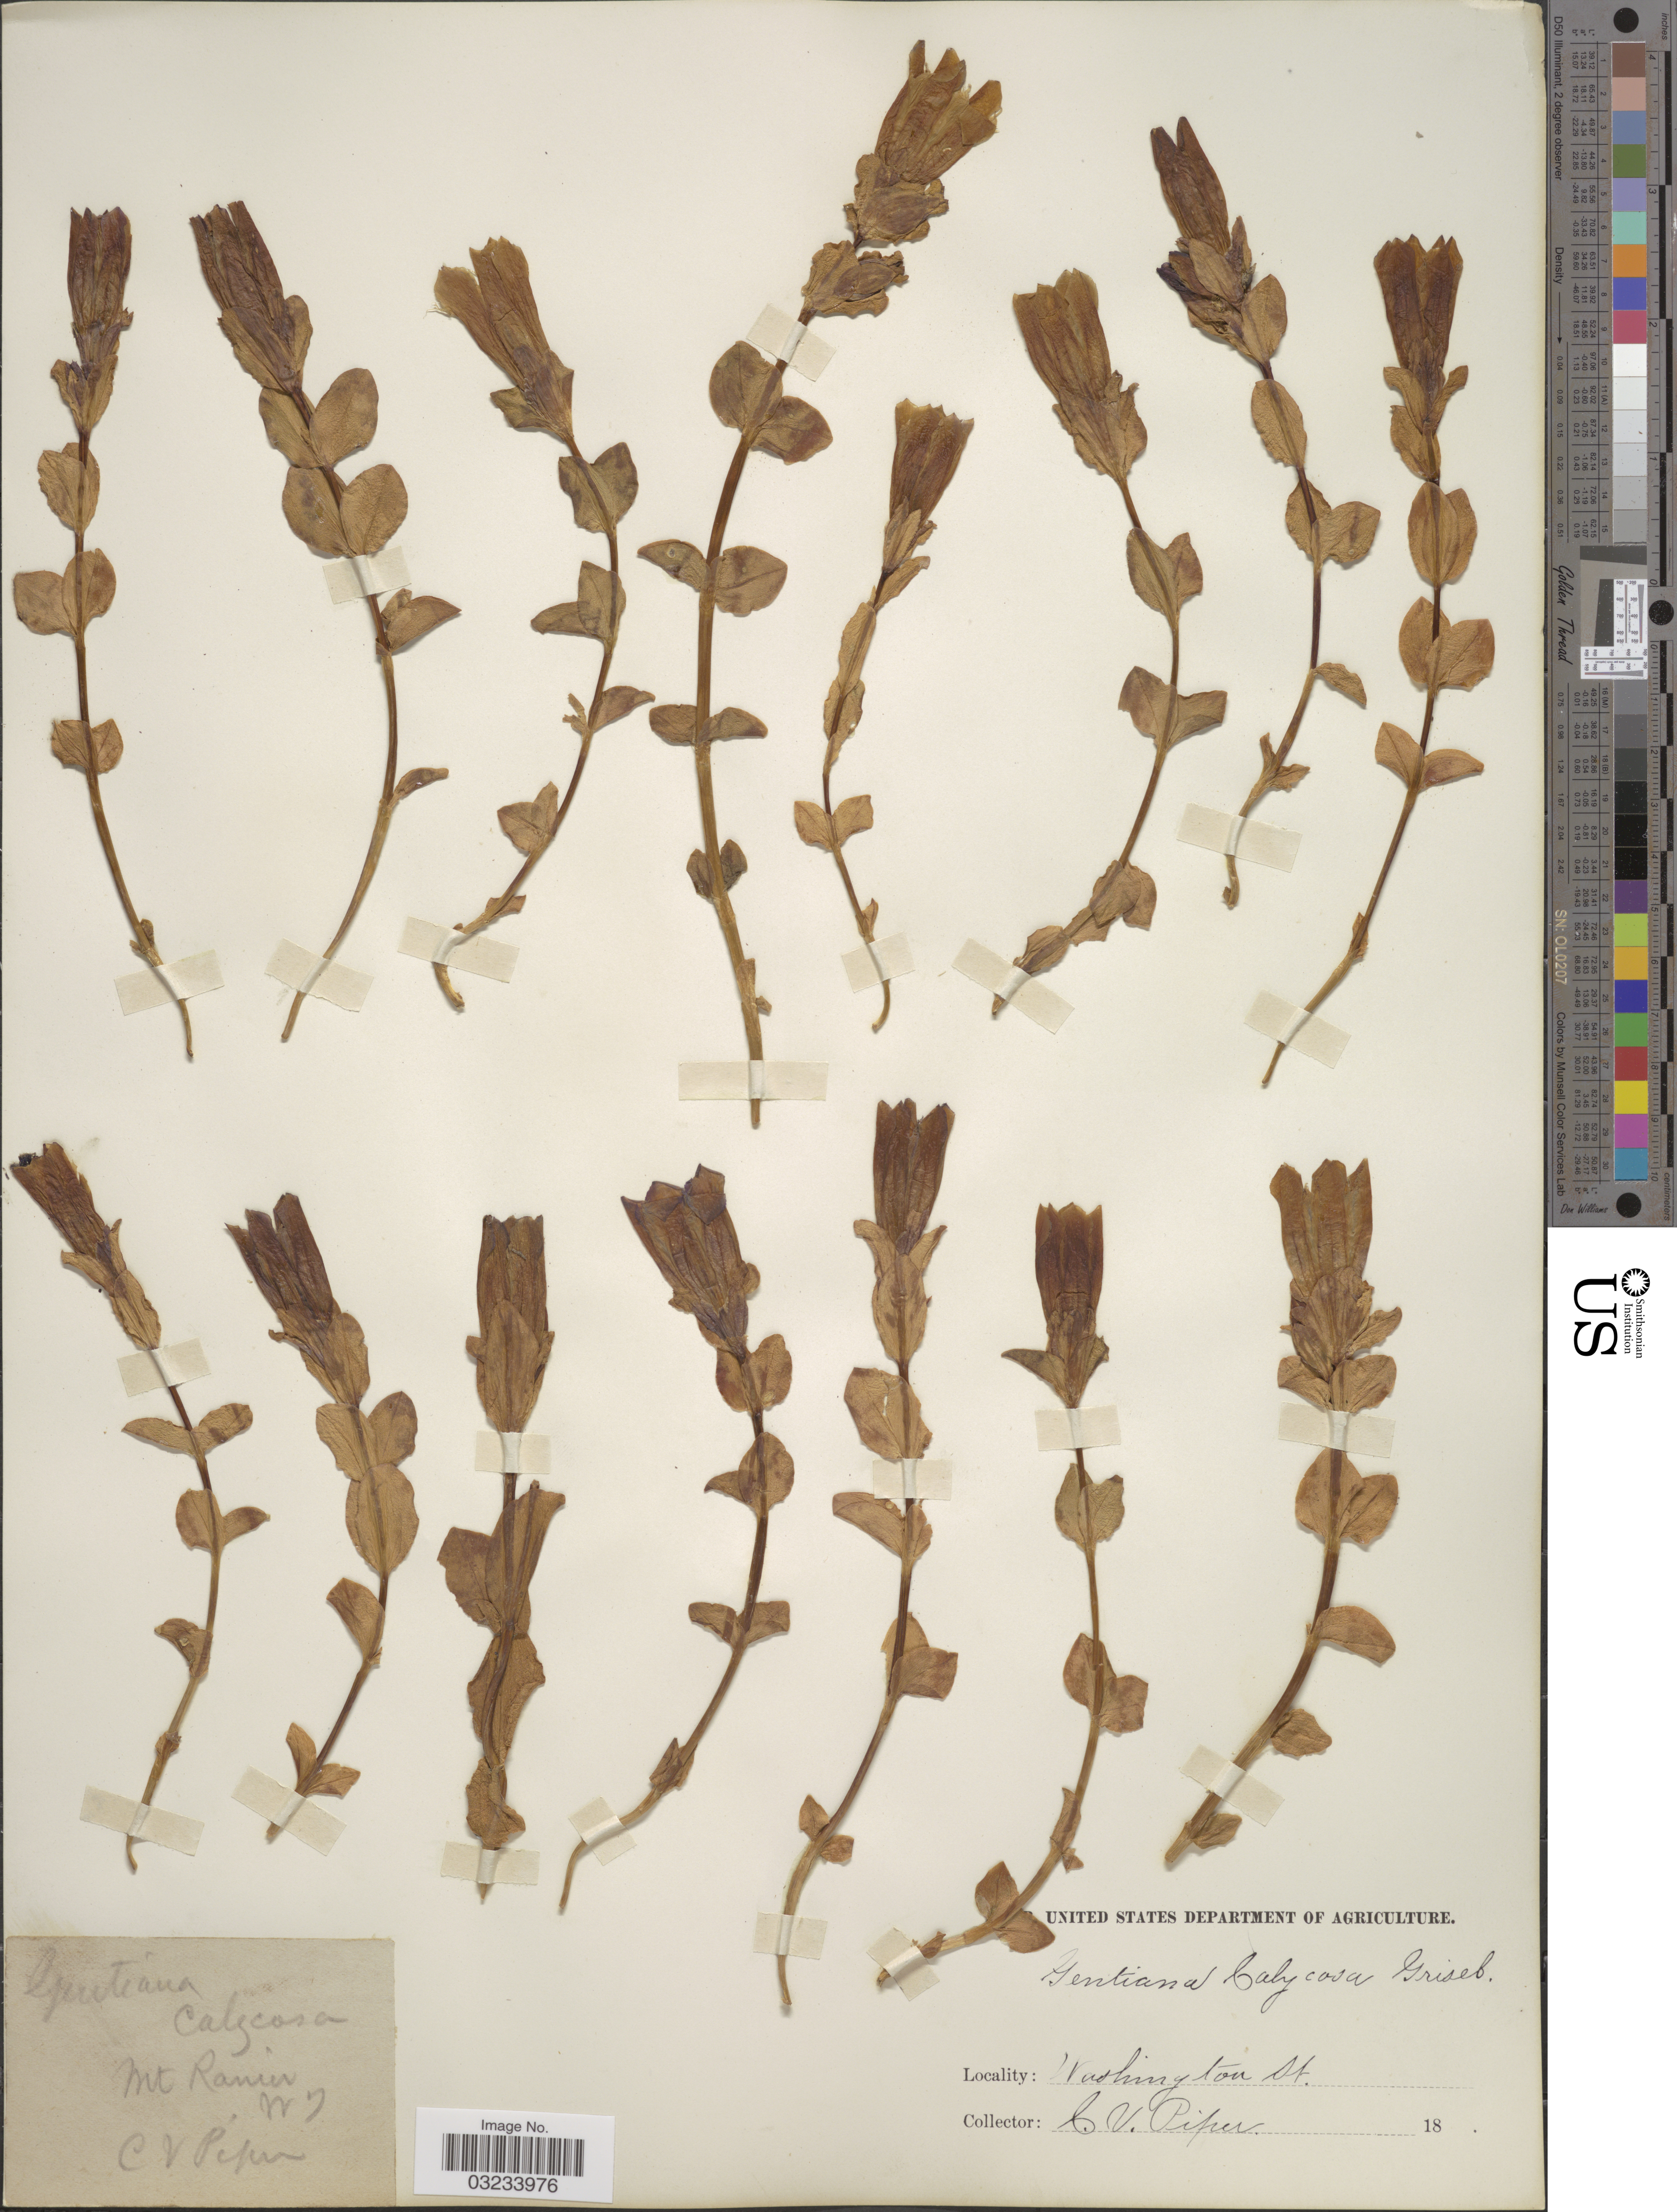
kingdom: Plantae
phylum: Tracheophyta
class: Magnoliopsida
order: Gentianales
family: Gentianaceae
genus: Gentiana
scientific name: Gentiana calycosa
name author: Griseb.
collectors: C. V. Piper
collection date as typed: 18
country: United States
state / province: Washington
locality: Mt. Rainier.